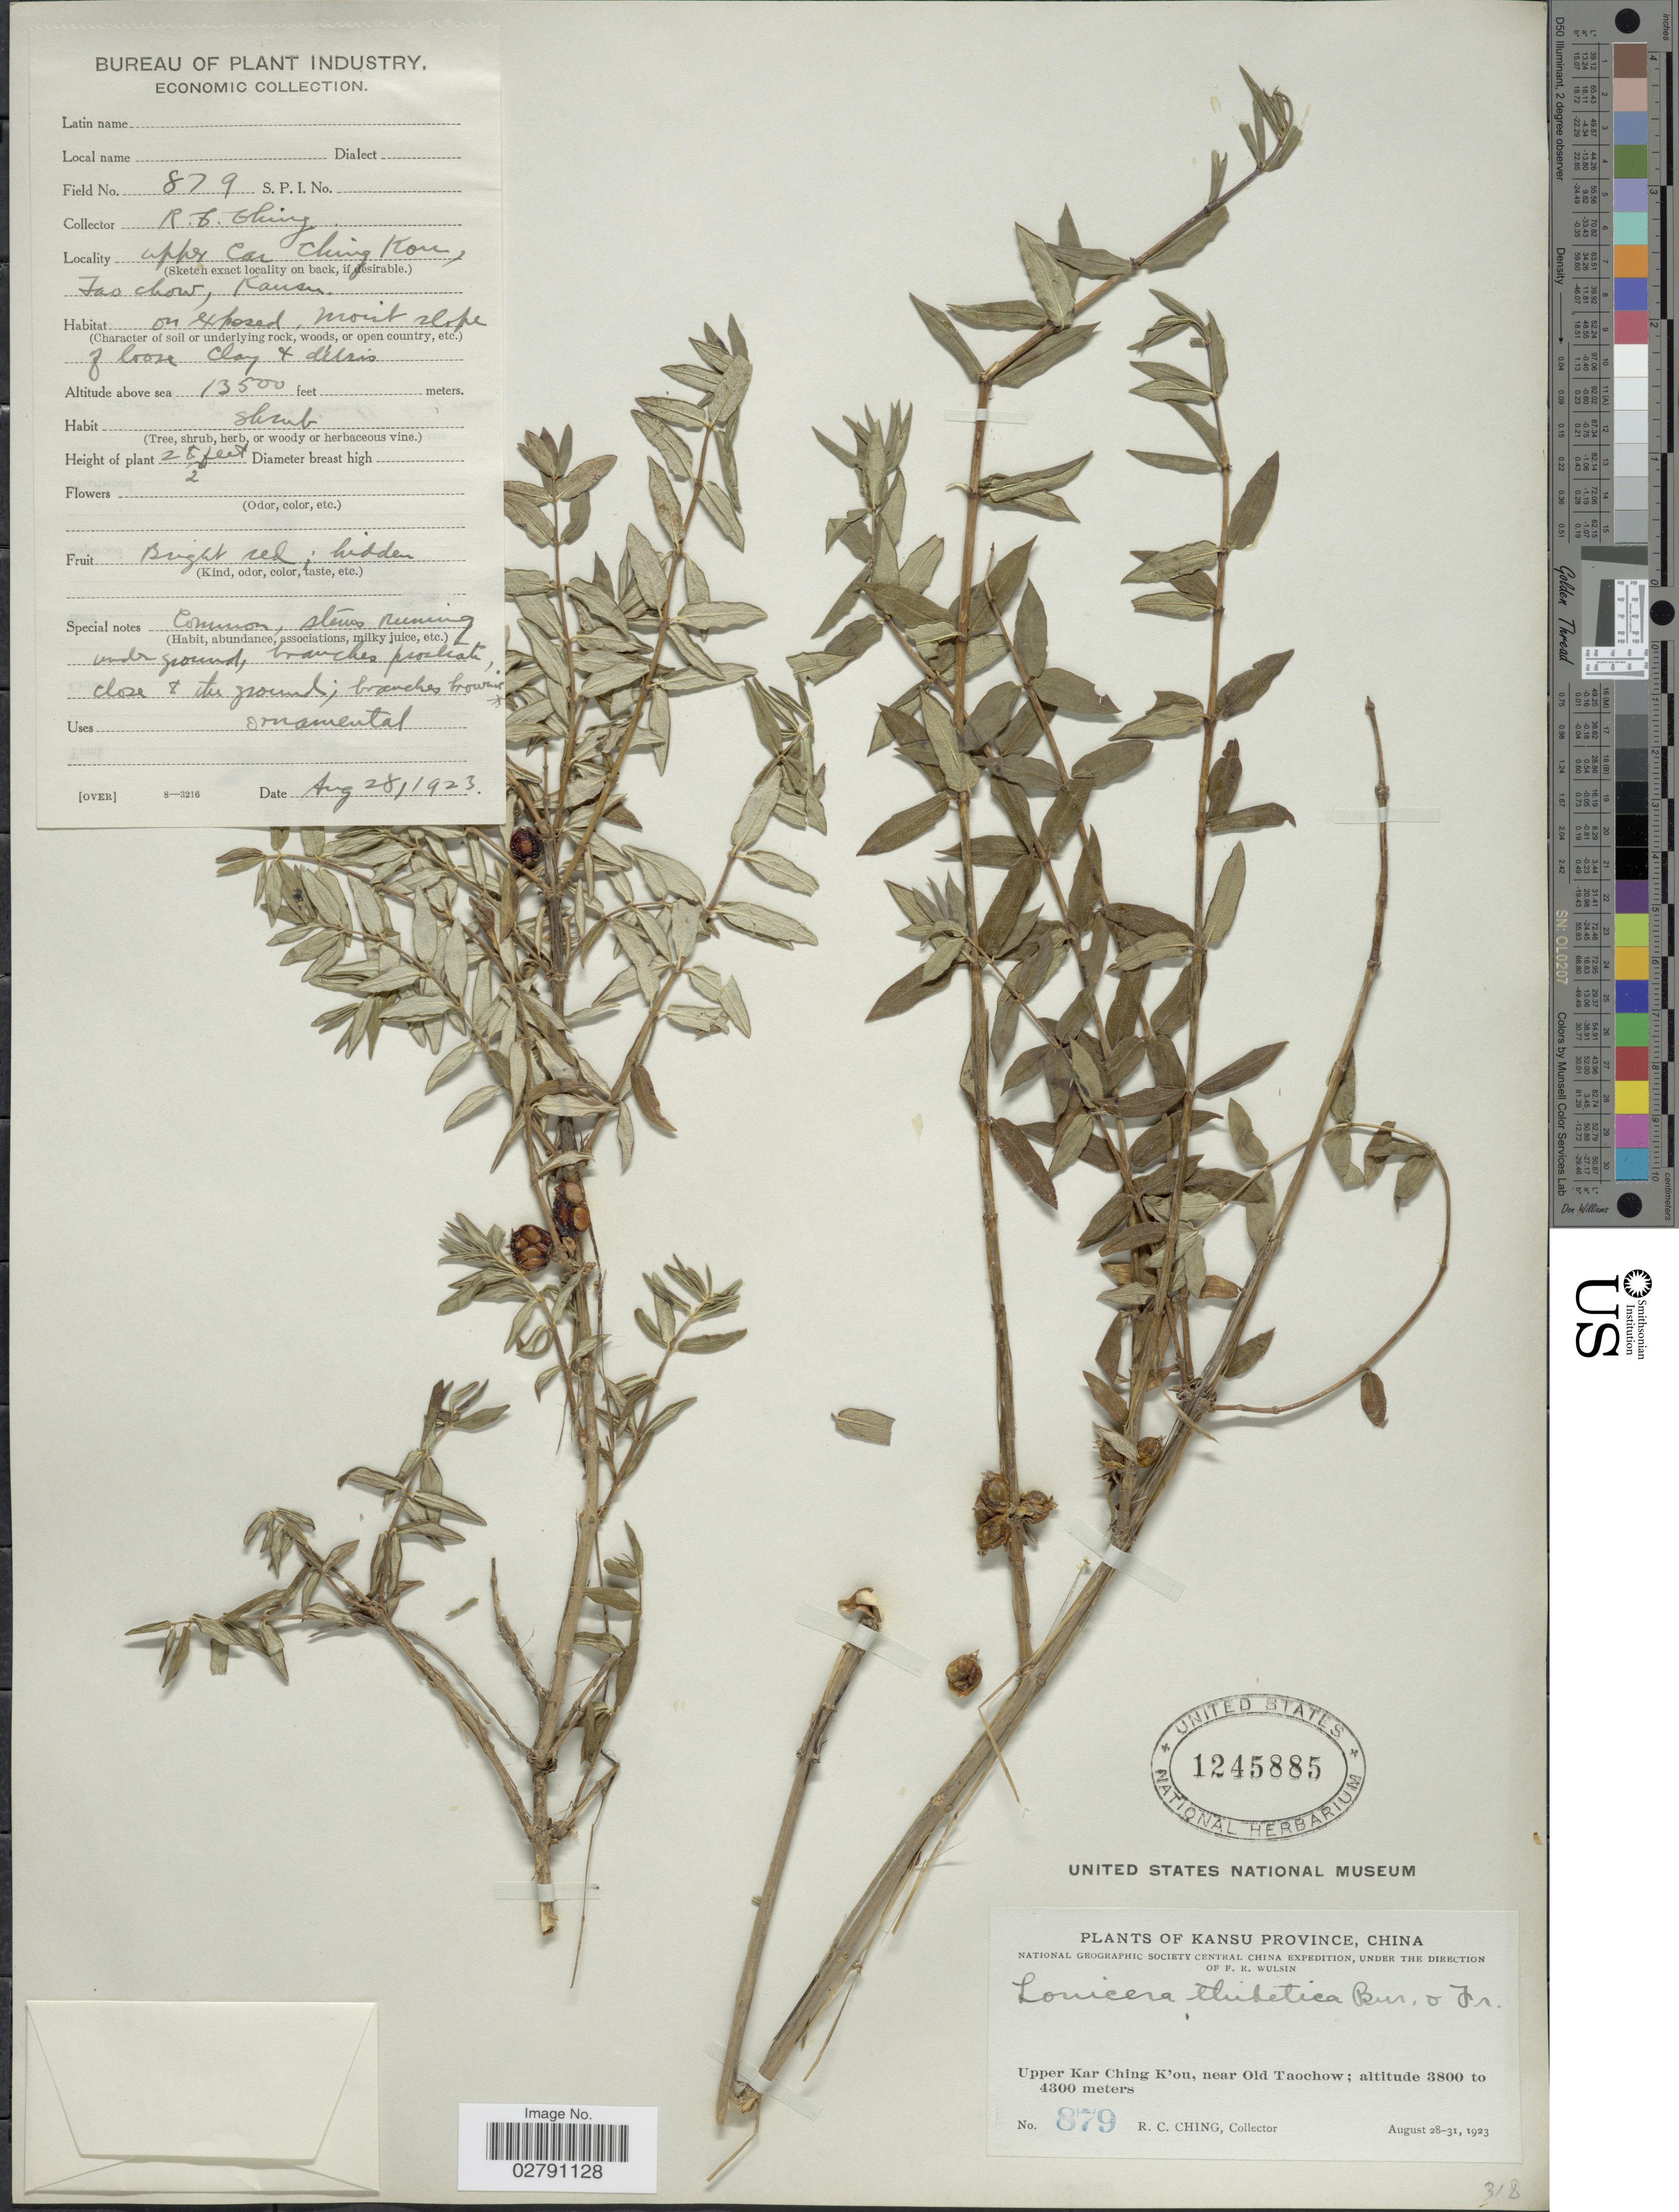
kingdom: Plantae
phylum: Tracheophyta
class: Magnoliopsida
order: Dipsacales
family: Caprifoliaceae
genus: Lonicera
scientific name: Lonicera thibetica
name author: Bureau & Franch.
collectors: R. C. Ching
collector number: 879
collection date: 1923-08-28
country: China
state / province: Gansu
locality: Kansu Province. Upper Kar Ching K'ou, near Old Taochow.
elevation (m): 4115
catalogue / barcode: US 1245885